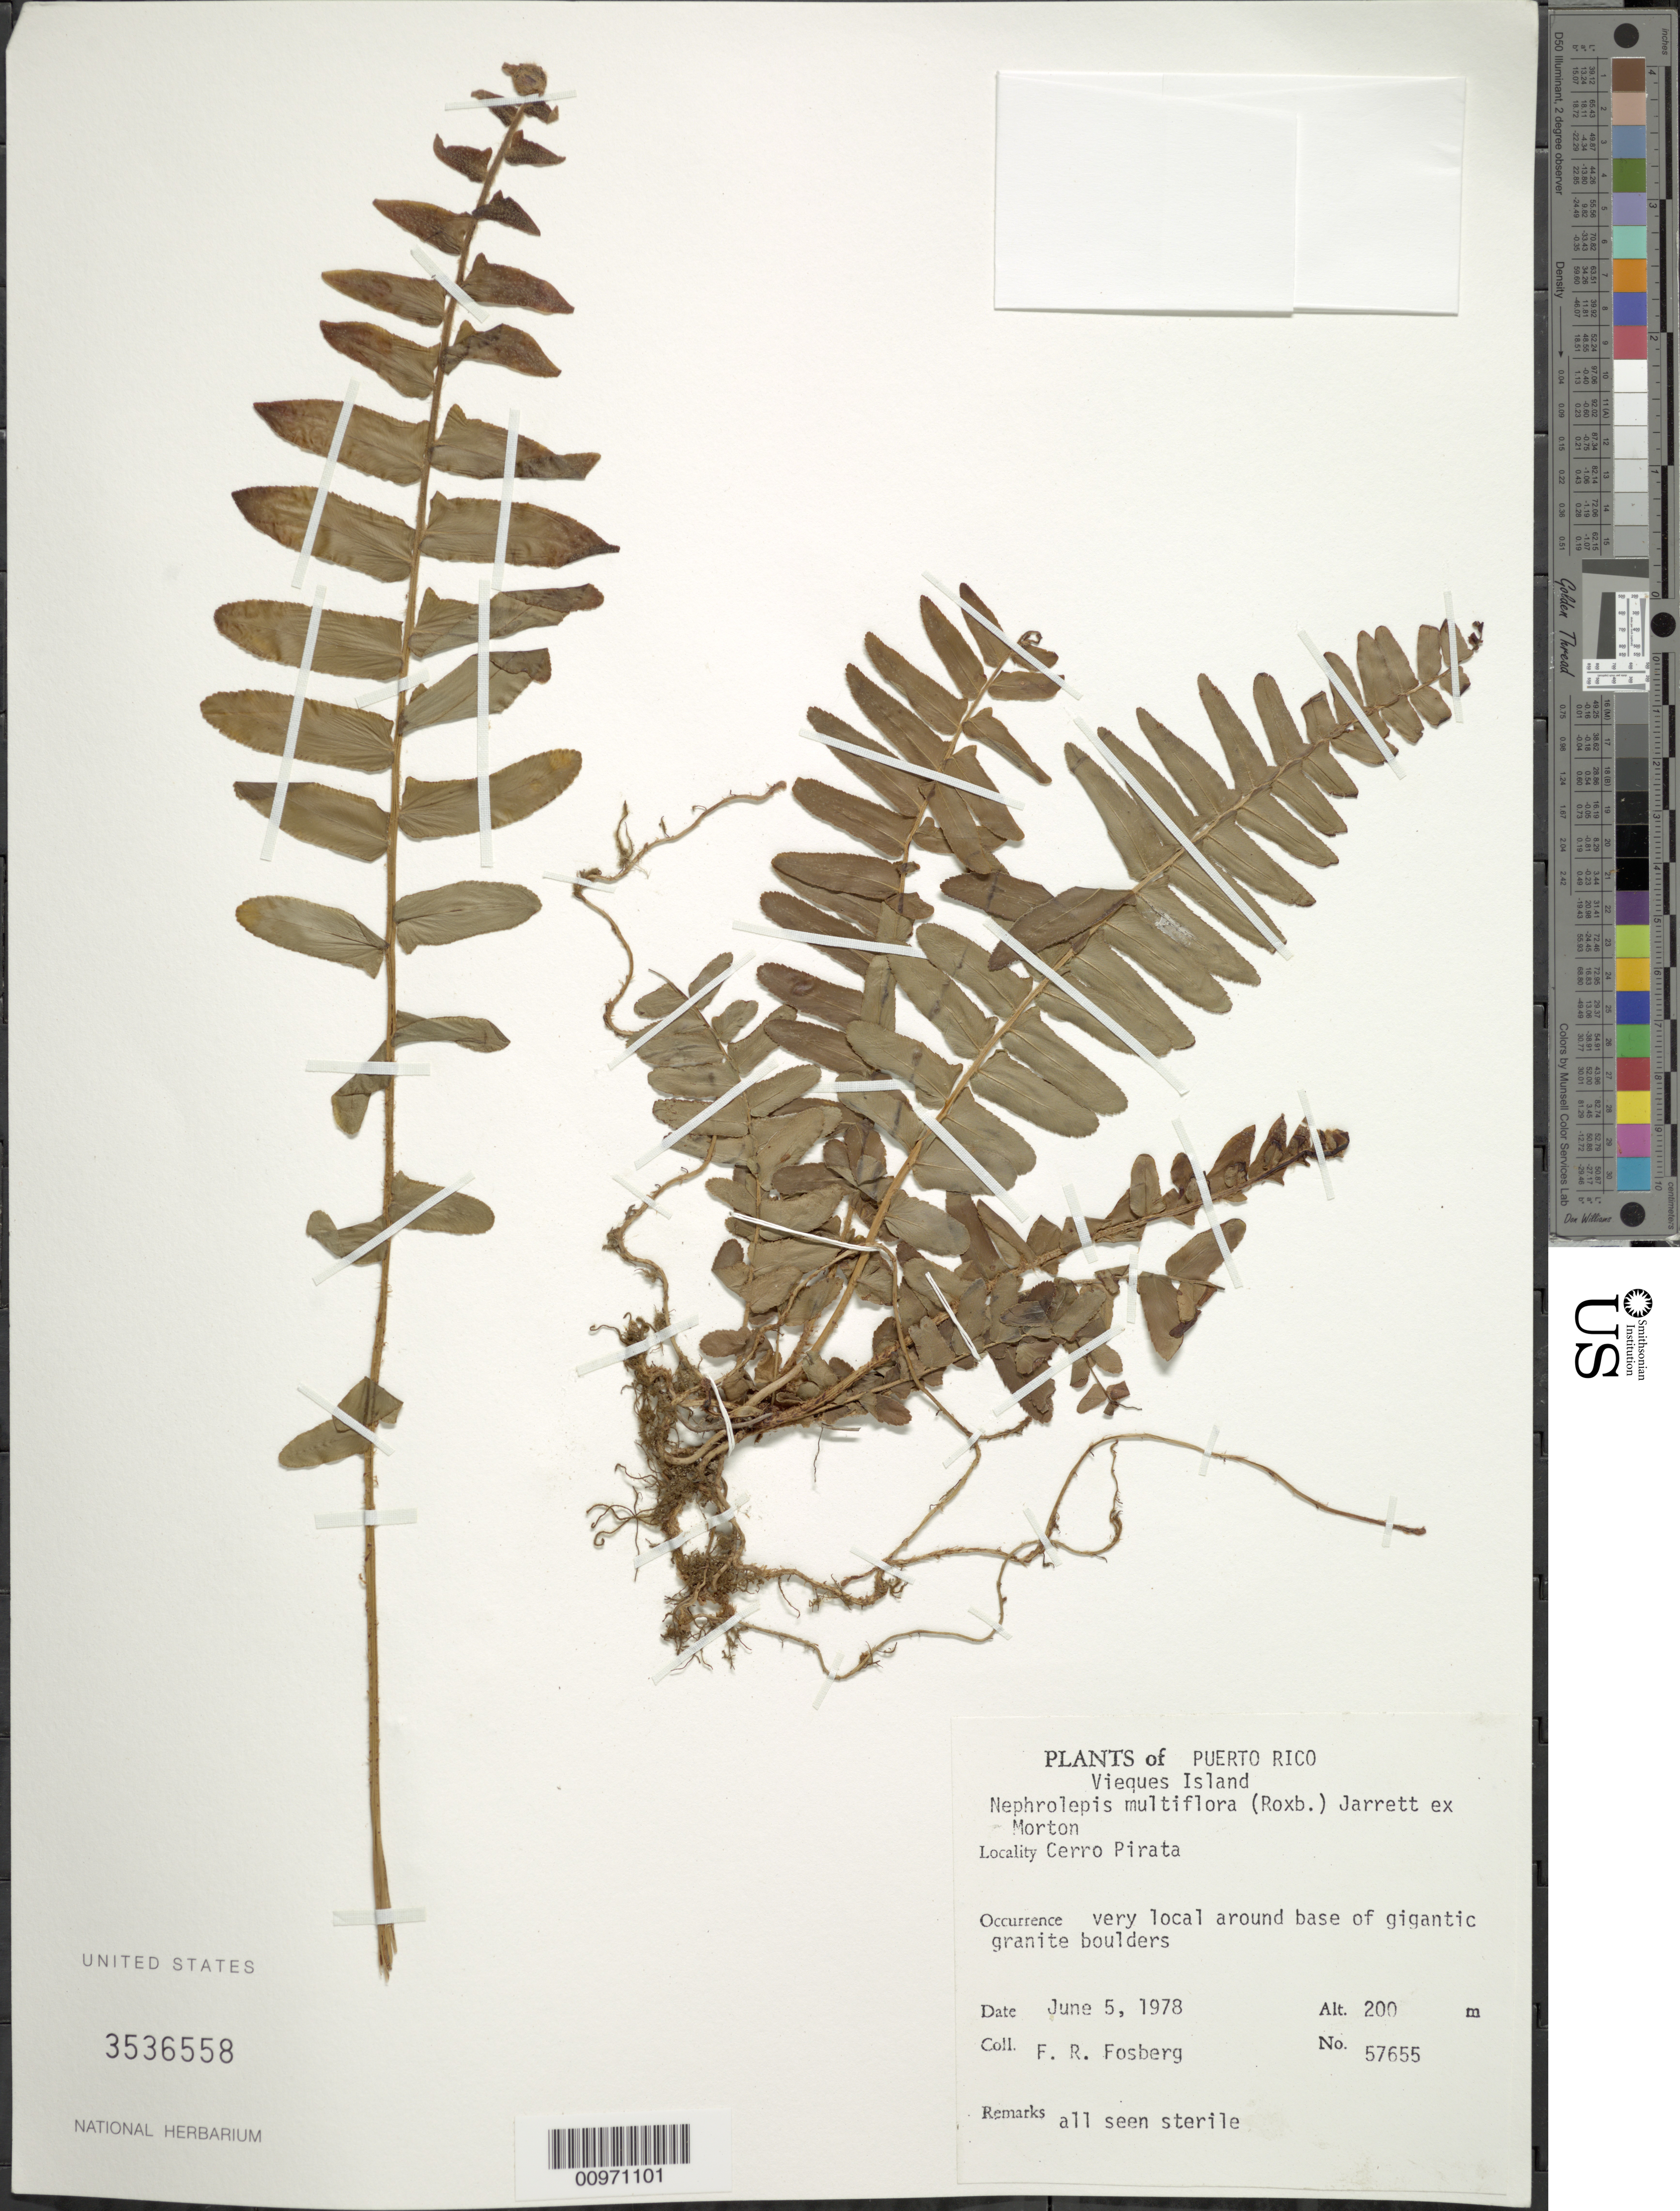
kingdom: Plantae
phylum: Tracheophyta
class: Polypodiopsida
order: Polypodiales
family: Nephrolepidaceae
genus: Nephrolepis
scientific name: Nephrolepis multiflora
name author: (Roxb.) F.M. Jarrett ex C.V. Morton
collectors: F. R. Fosberg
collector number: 57655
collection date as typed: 05 Jun 1978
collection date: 1978-06-05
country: Puerto Rico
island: Vieques I.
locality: Cerro Pirata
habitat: Around base of gigantic granite boulders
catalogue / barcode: US 3536558